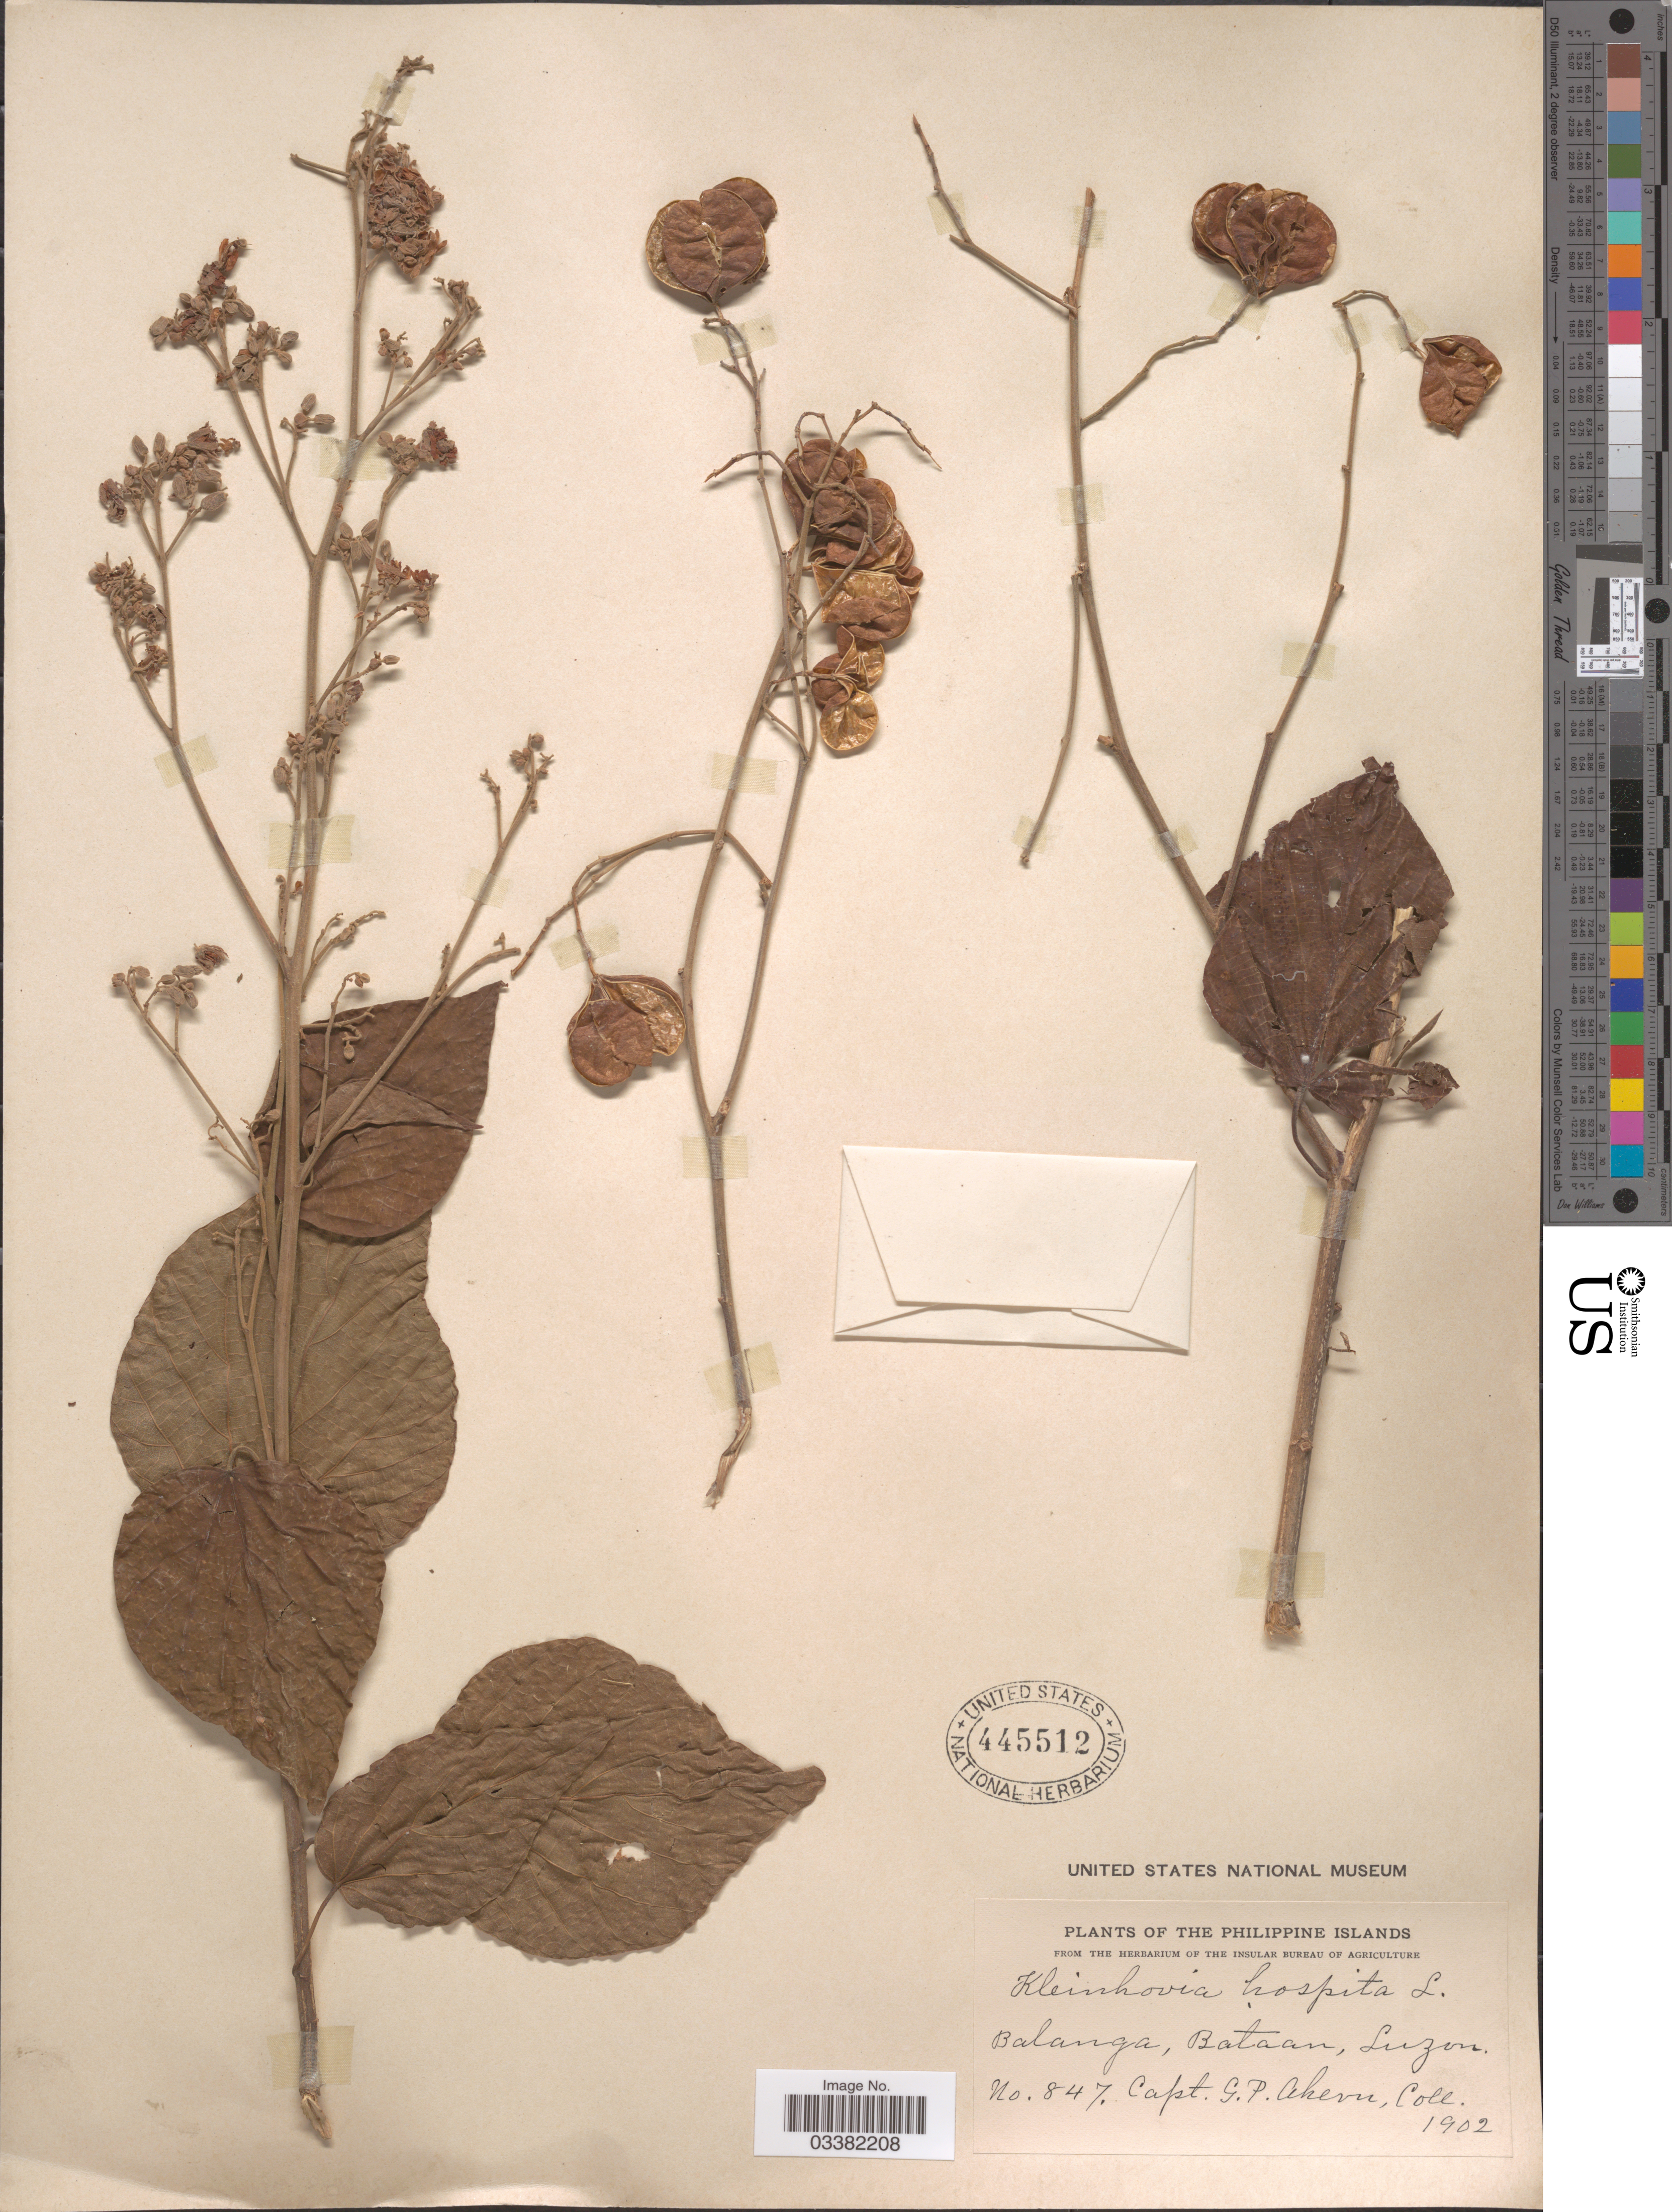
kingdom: Plantae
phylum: Tracheophyta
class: Magnoliopsida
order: Malvales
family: Malvaceae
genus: Kleinhovia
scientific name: Kleinhovia hospita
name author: L.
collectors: G. Ahern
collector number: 847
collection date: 1902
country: Philippines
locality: Balanga, Bataan, Luzon.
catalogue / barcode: US 445512